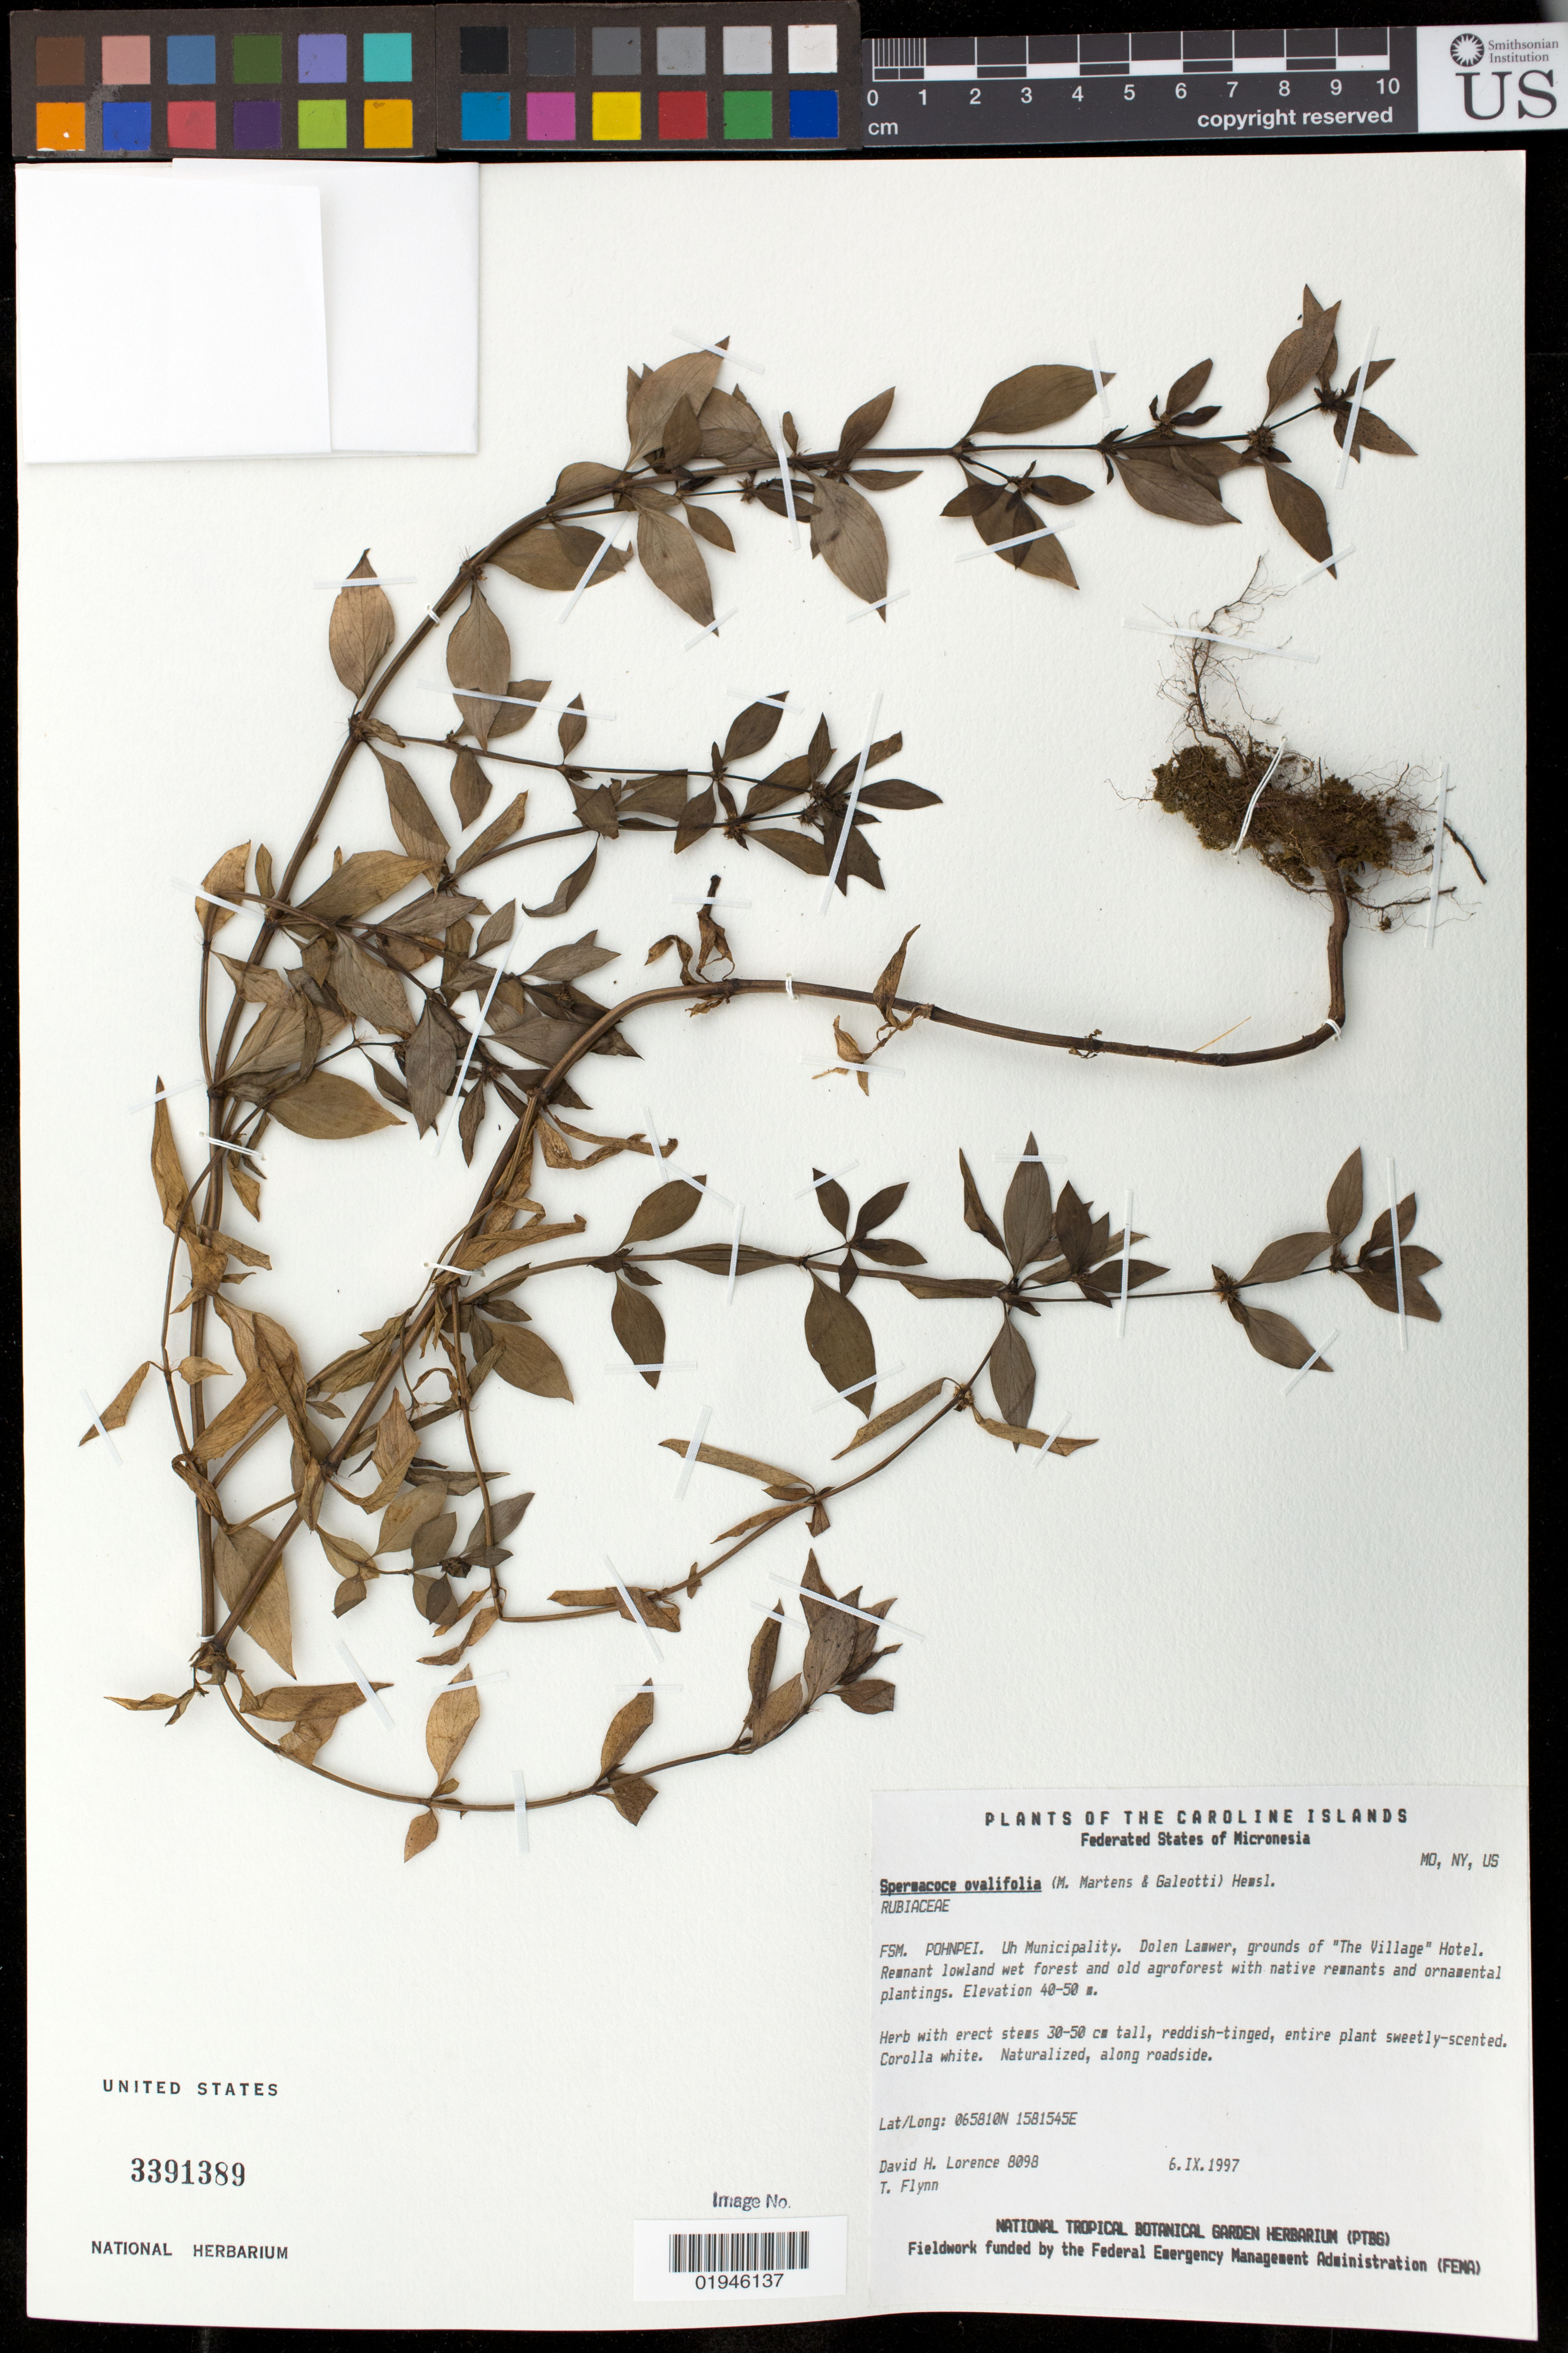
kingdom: Plantae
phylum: Tracheophyta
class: Magnoliopsida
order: Gentianales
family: Rubiaceae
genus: Spermacoce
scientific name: Spermacoce ovalifolia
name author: (M. Martens & Galeotti) Hemsl.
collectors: D. Lorence & T. W. Flynn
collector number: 8098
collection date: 1997-09-06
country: Micronesia, Federated States of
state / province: Pohnpei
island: Pohnpei [Ponape]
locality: Pohnpei. Uh Municipality, Dolen Lamwer, grounds of "The Village Hotel"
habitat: Remnant lowland wet forest and old agroforest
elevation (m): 40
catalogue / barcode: US 3391389